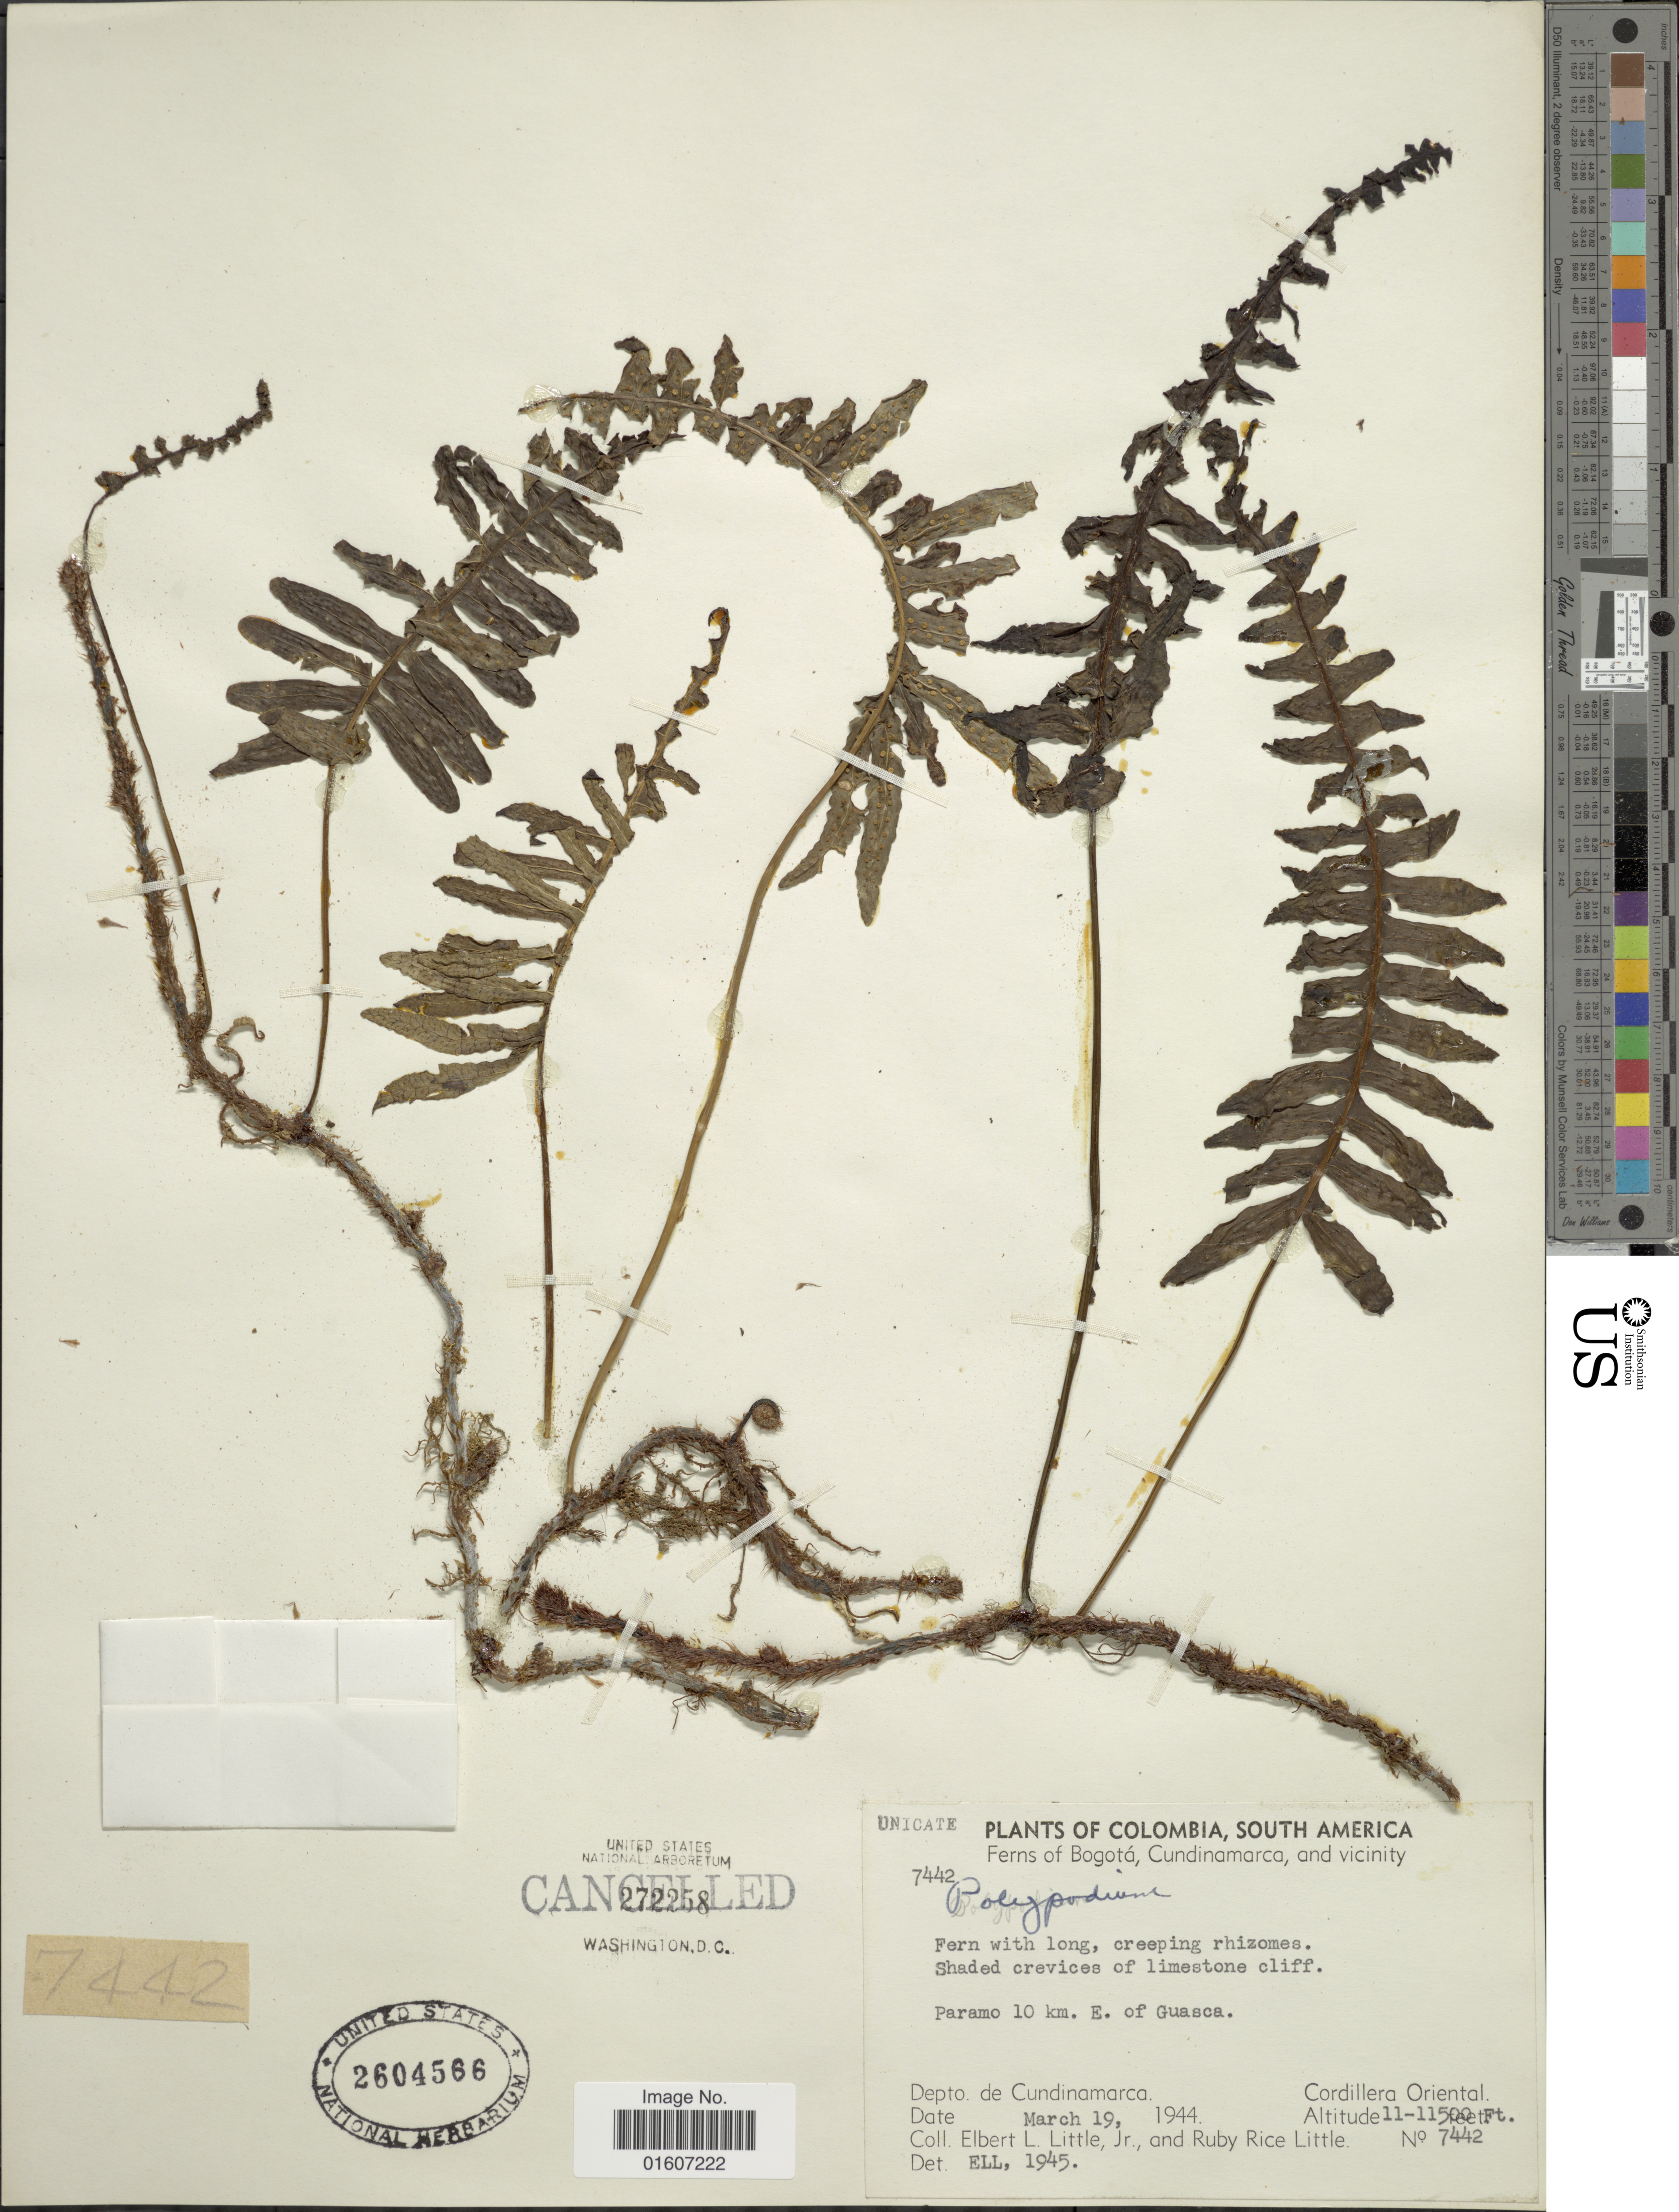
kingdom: Plantae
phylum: Tracheophyta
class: Polypodiopsida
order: Polypodiales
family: Polypodiaceae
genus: Serpocaulon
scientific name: Serpocaulon sp.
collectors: E. L. Little & R. R. Little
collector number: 7442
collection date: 1944-03-19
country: Colombia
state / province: Cundinamarca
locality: Ferns of Bogotá, and vicinity, Paramo 10 km E of Guasca, Depto de Cundinamarca, Cordillera Oriental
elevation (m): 3353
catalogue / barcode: US 2604566